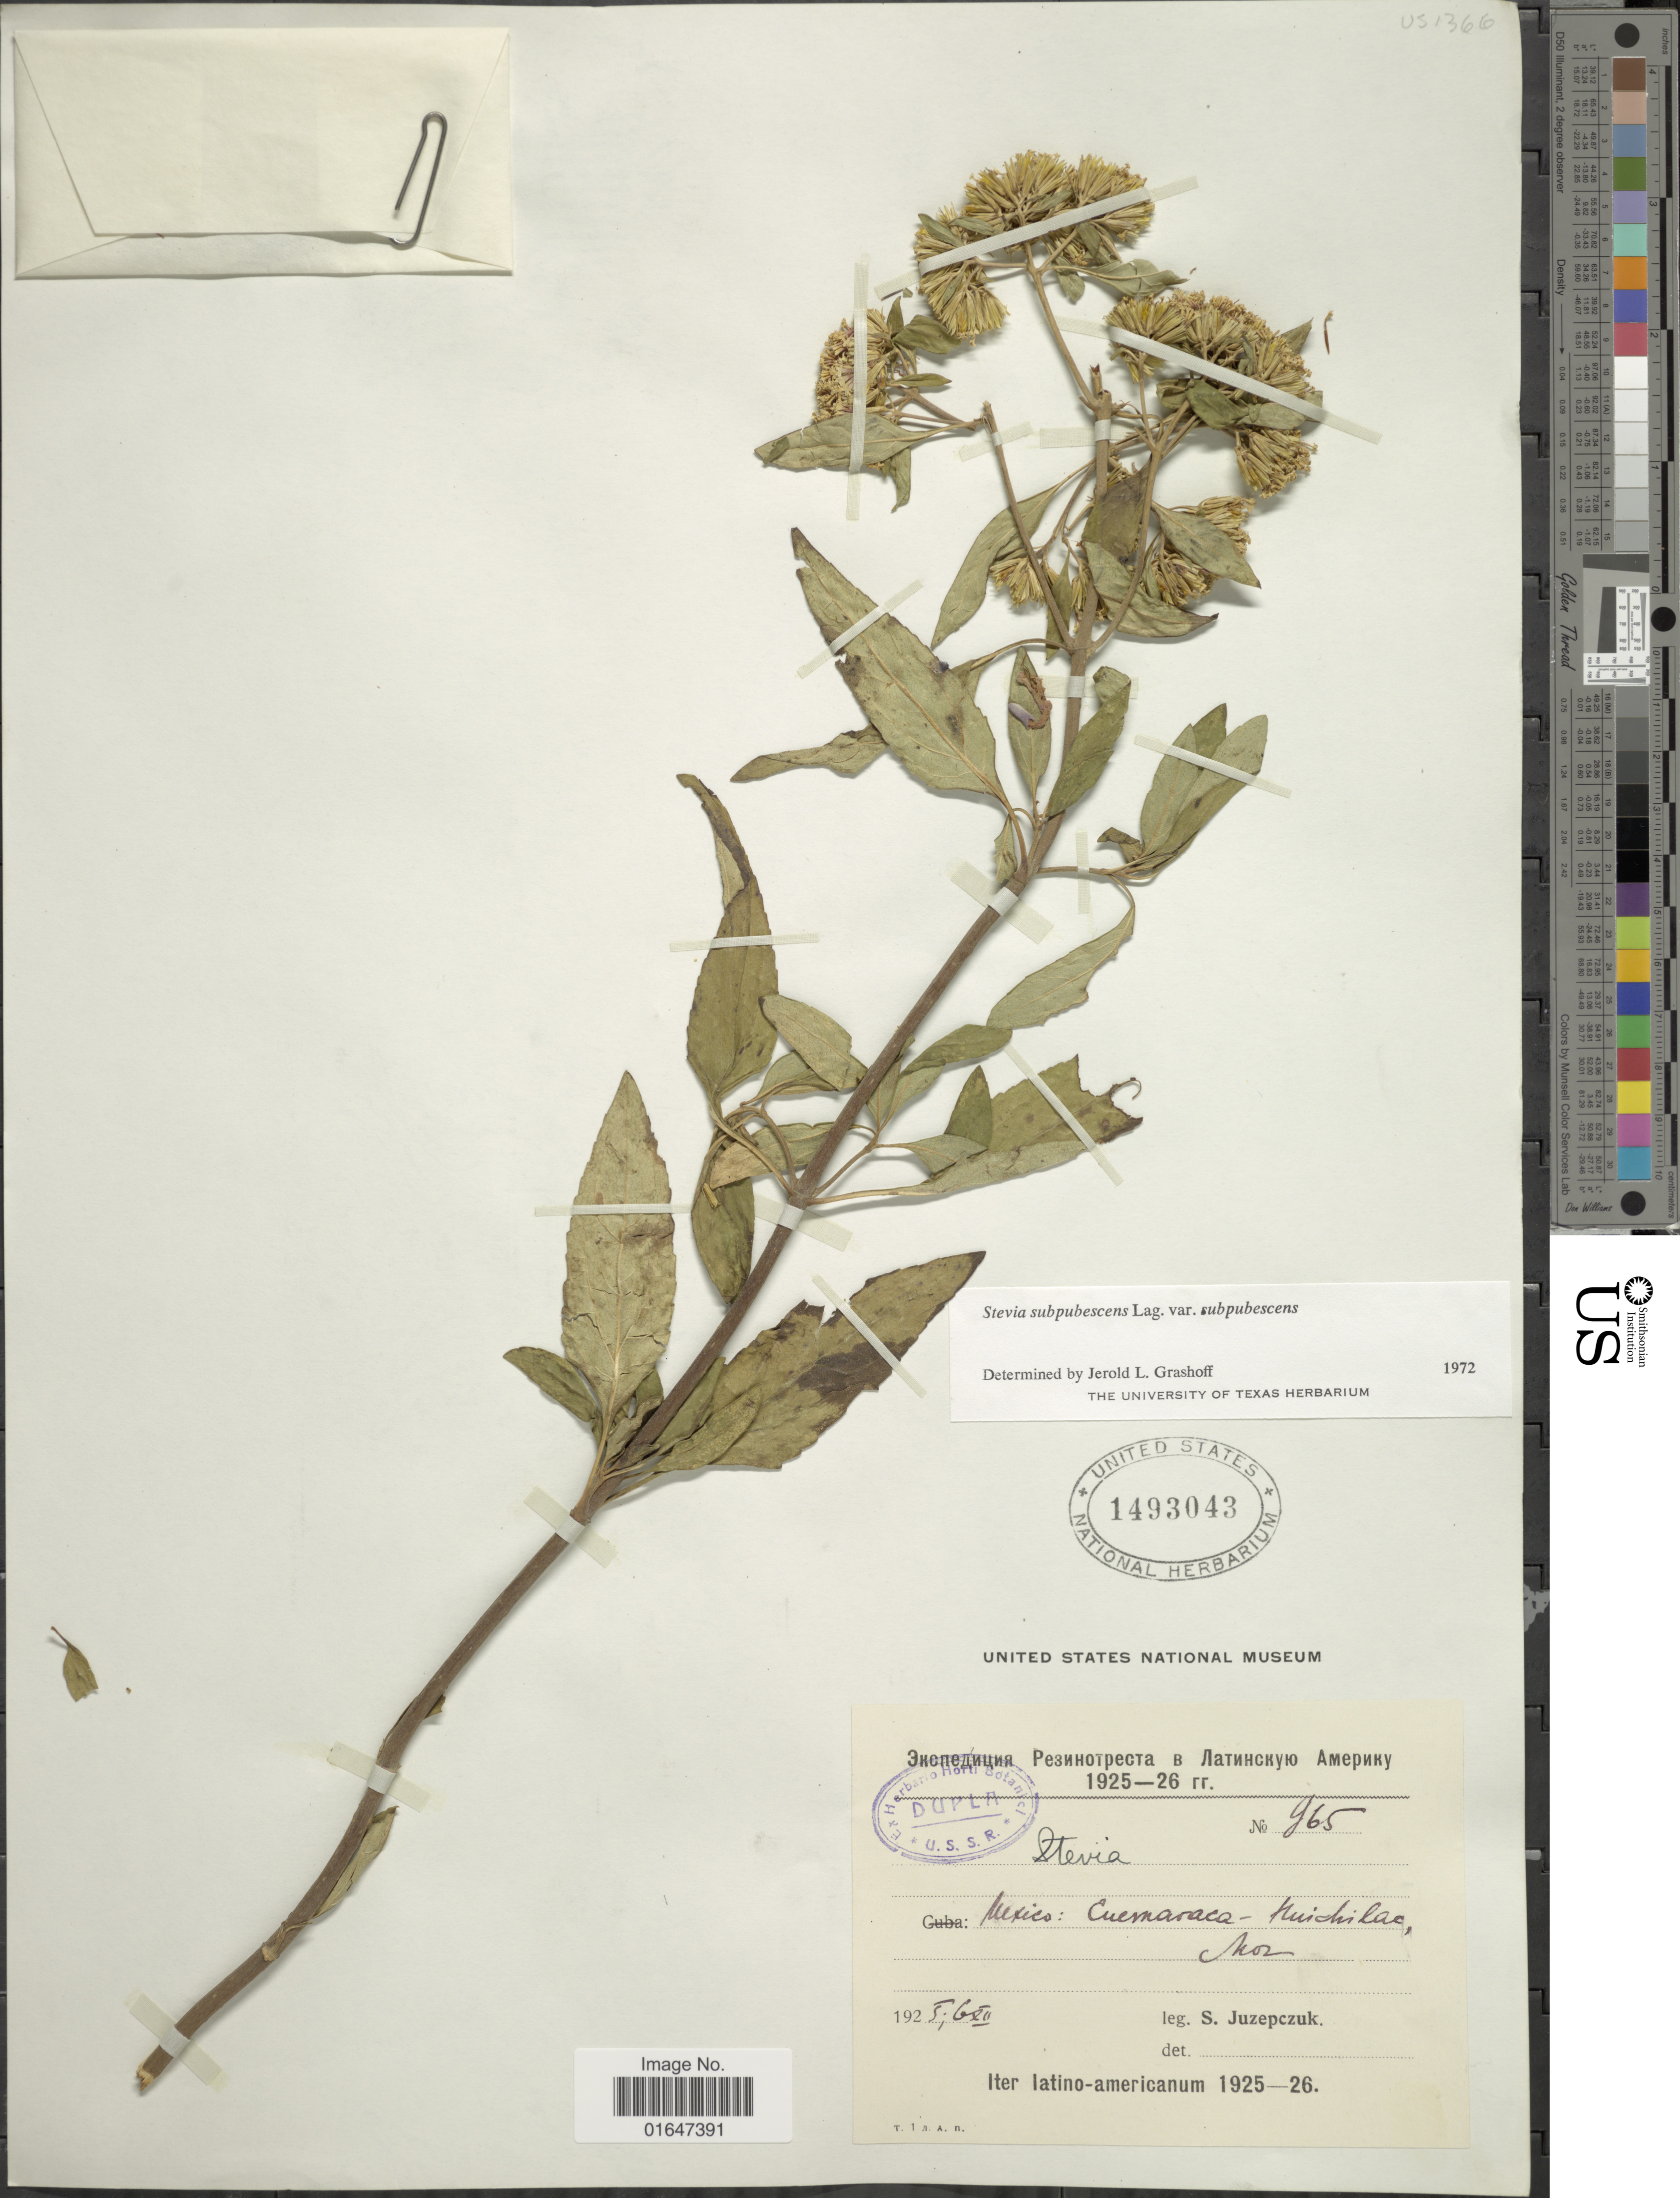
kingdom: Plantae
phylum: Tracheophyta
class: Magnoliopsida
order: Asterales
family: Asteraceae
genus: Stevia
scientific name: Stevia subpubescens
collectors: S. V. Juzepczuk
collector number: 965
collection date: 1925-12-06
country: Mexico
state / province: Morelos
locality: Cuernavaca, Huichilao, Mor. [interpreted]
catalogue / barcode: US 1493043